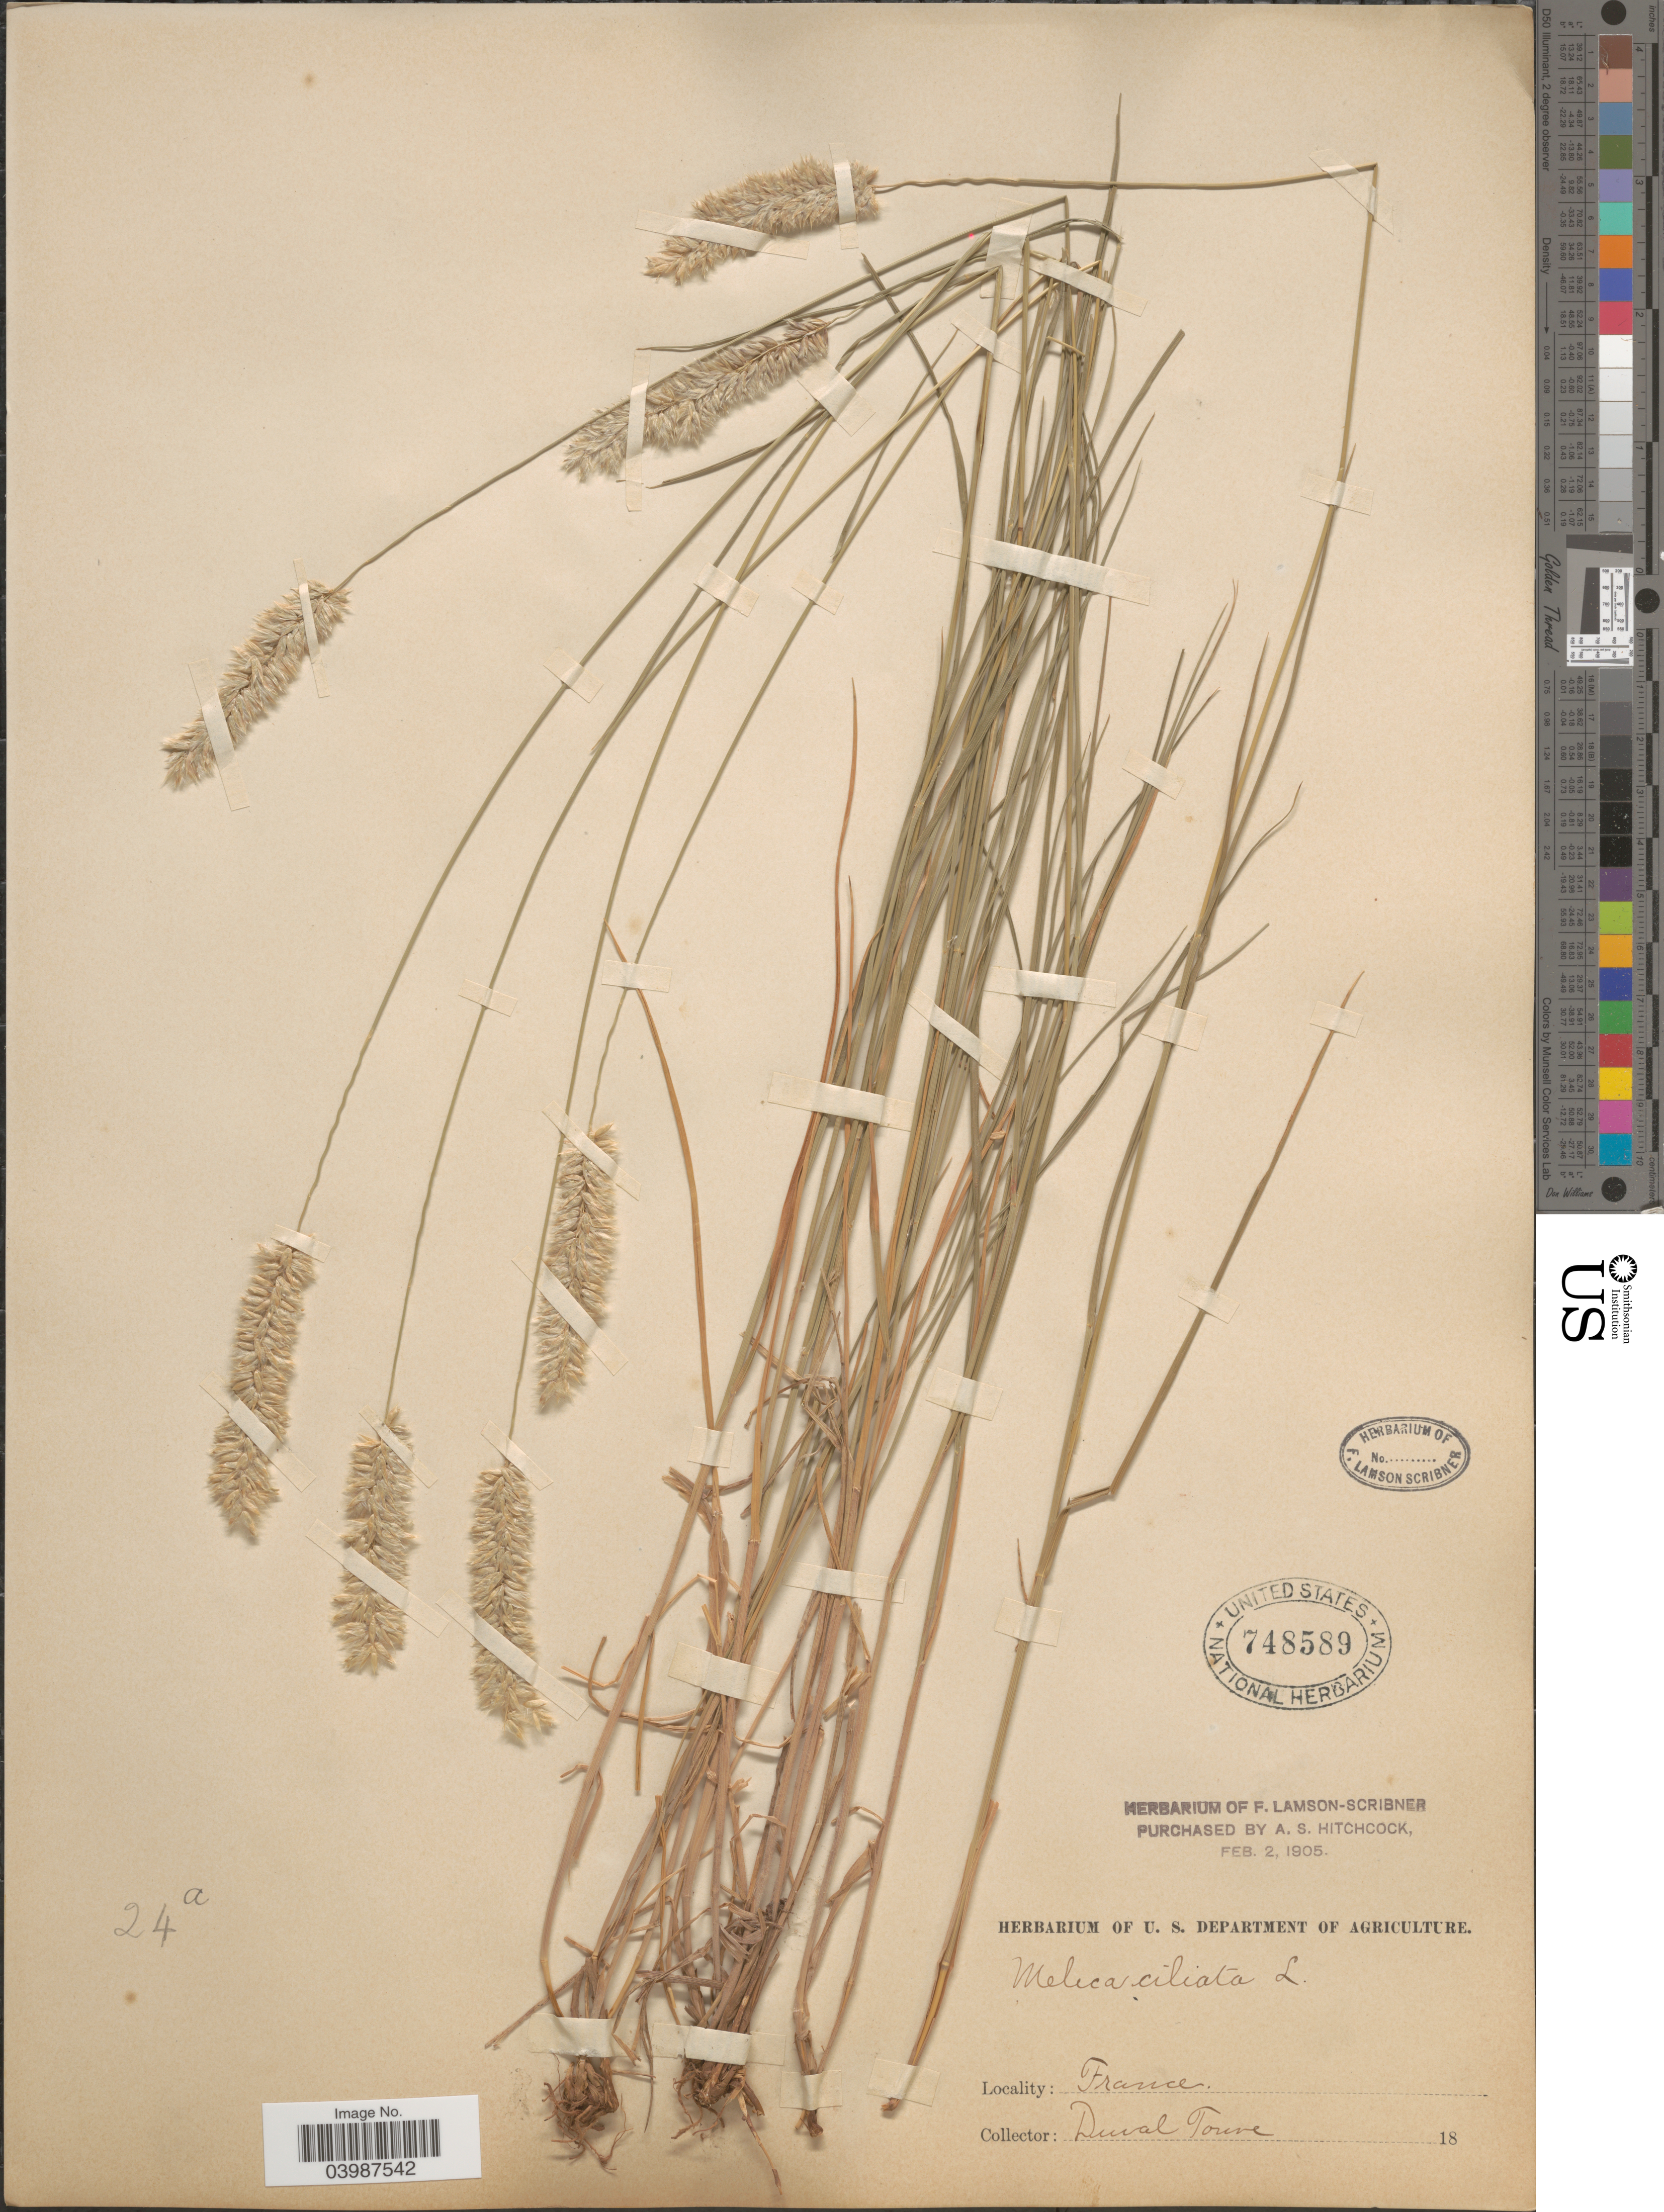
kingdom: Plantae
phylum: Tracheophyta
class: Liliopsida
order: Poales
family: Poaceae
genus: Melica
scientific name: Melica ciliata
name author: L.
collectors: D. Touve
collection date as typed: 18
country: France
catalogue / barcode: US 748589